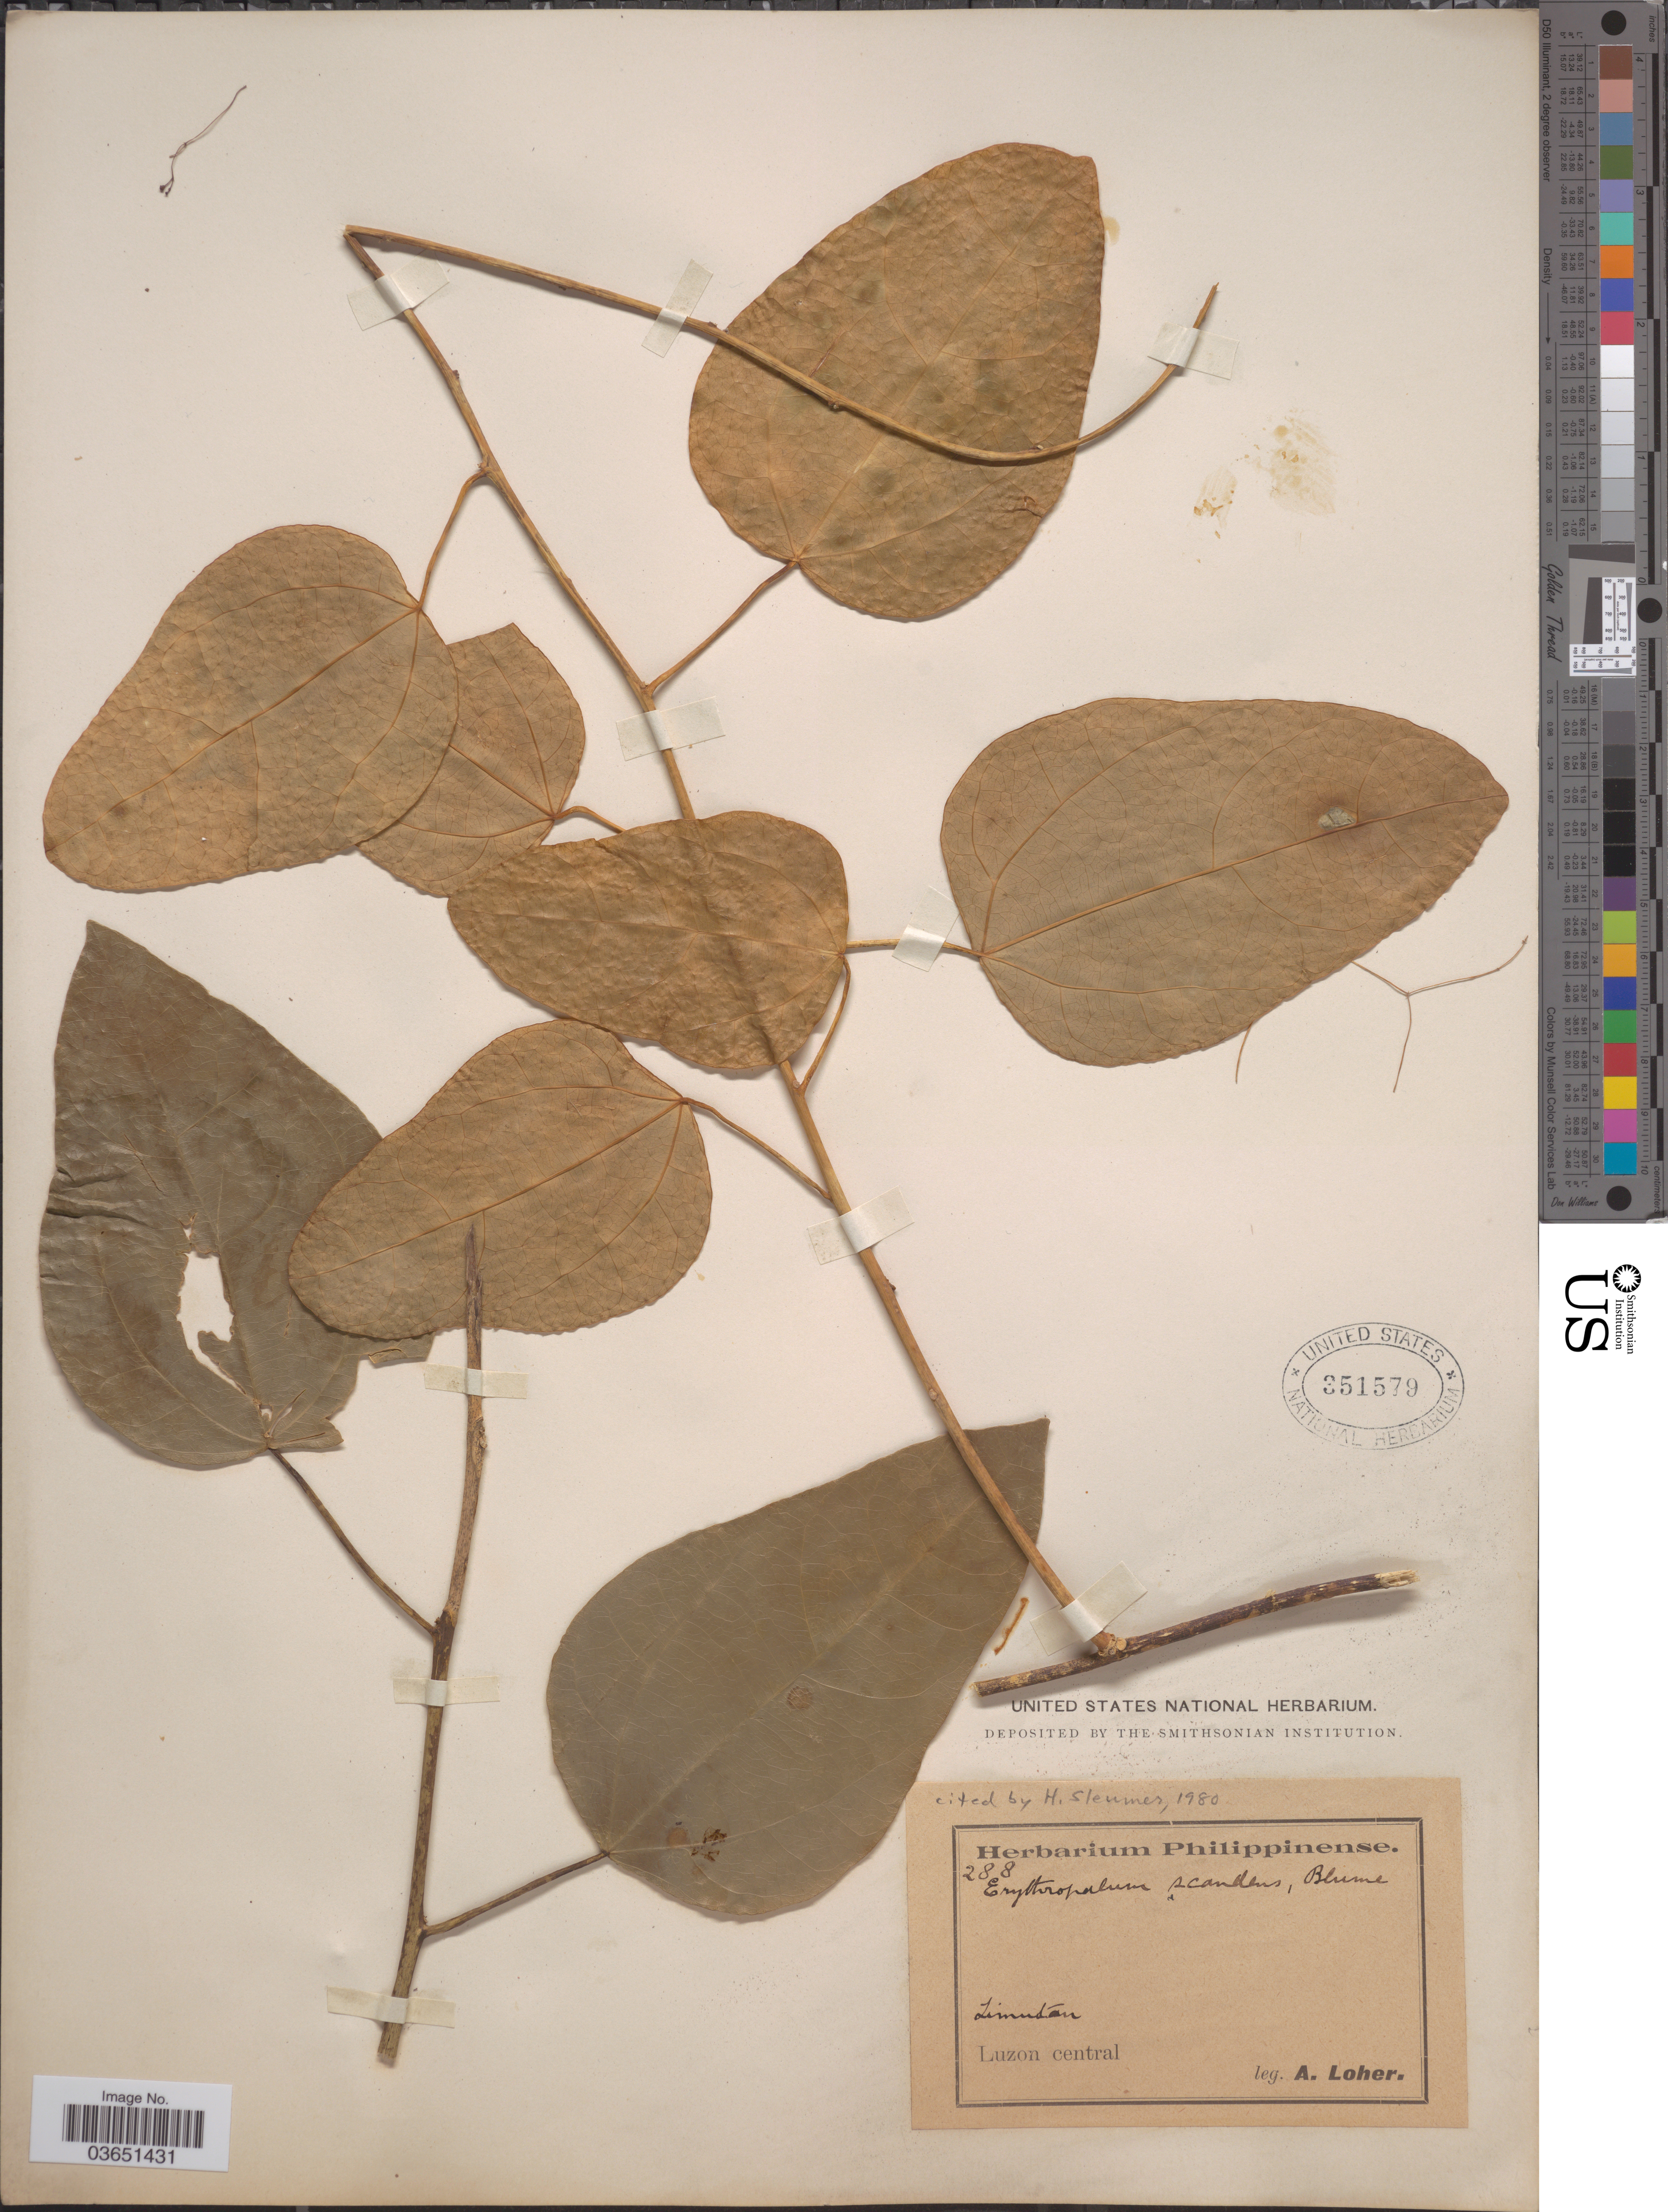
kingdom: Plantae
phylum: Tracheophyta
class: Magnoliopsida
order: Santalales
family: Erythropalaceae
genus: Erythropalum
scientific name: Erythropalum scandens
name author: Blume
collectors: A. Loher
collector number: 288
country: Philippines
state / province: Central Luzon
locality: Limutan. Luzon central.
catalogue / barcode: US 351579